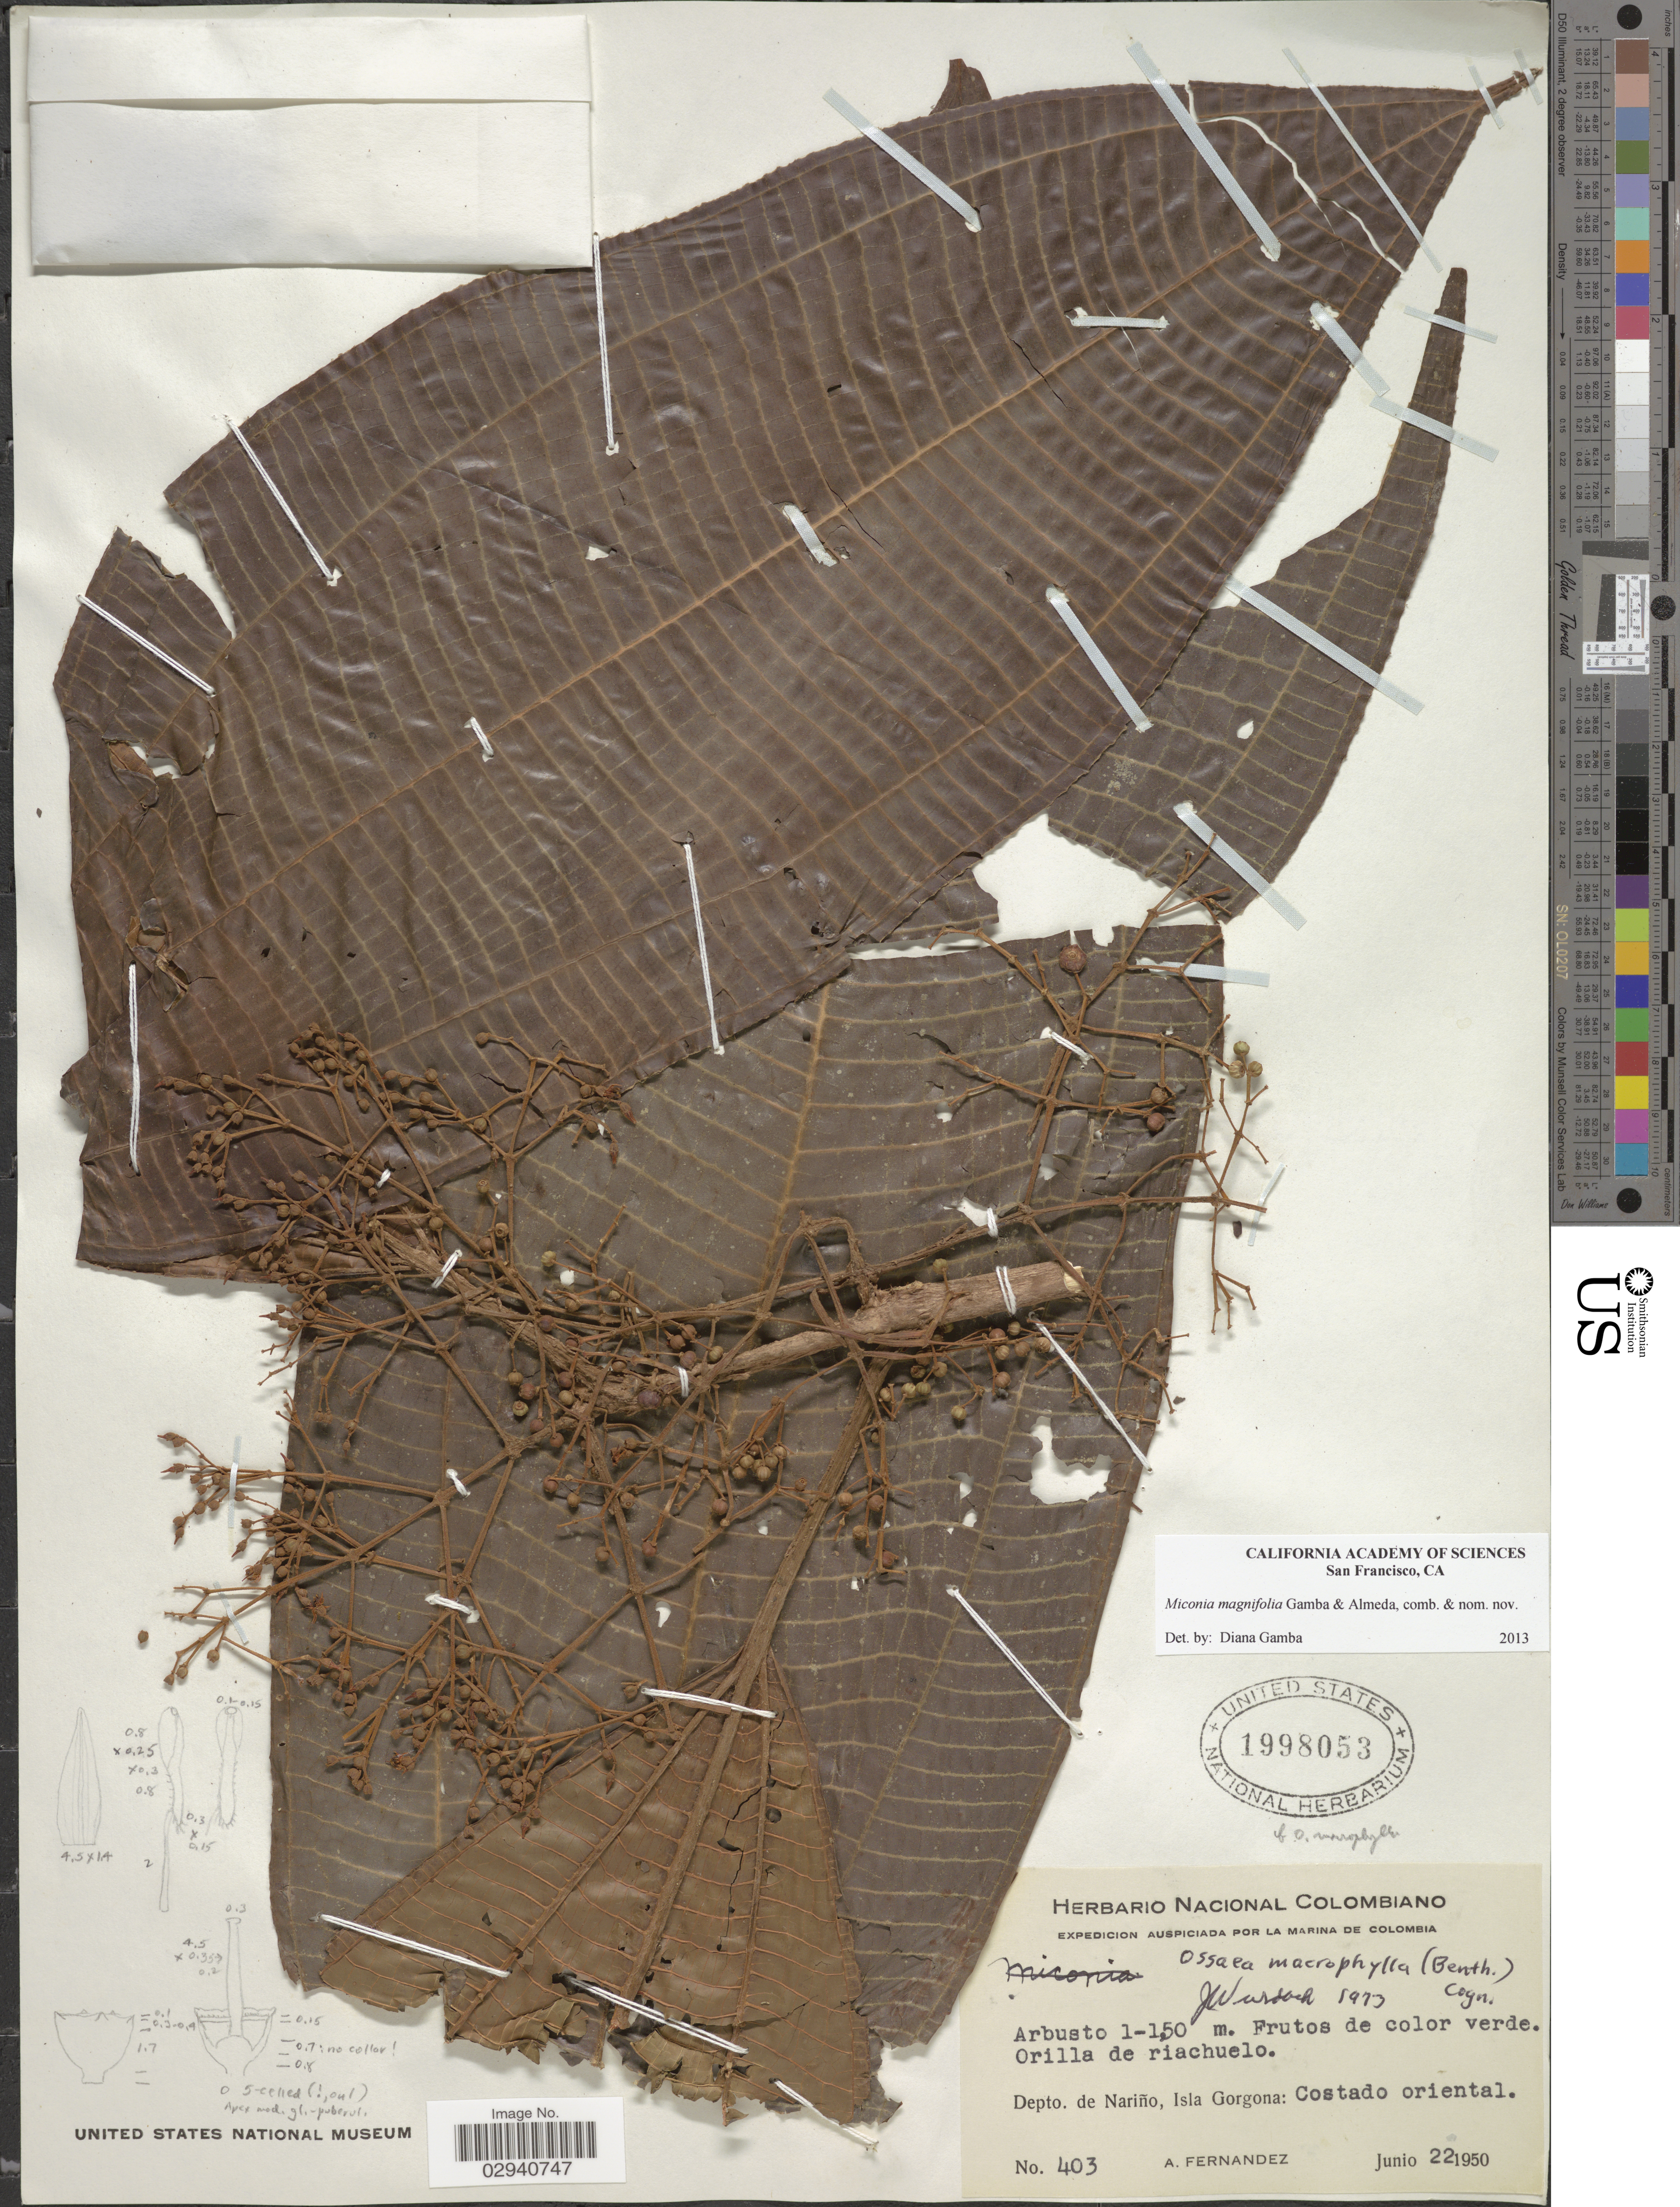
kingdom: Plantae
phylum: Tracheophyta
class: Magnoliopsida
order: Myrtales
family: Melastomataceae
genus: Miconia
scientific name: Miconia magnifolia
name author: Gamba & Almeda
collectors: A. Fernandez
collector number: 403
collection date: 1950-06-22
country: Colombia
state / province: Nariño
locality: Orilla de riachuelo. Depto. de Nariño, Isla Gorgona: Costado oriental.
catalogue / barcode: US 1998053